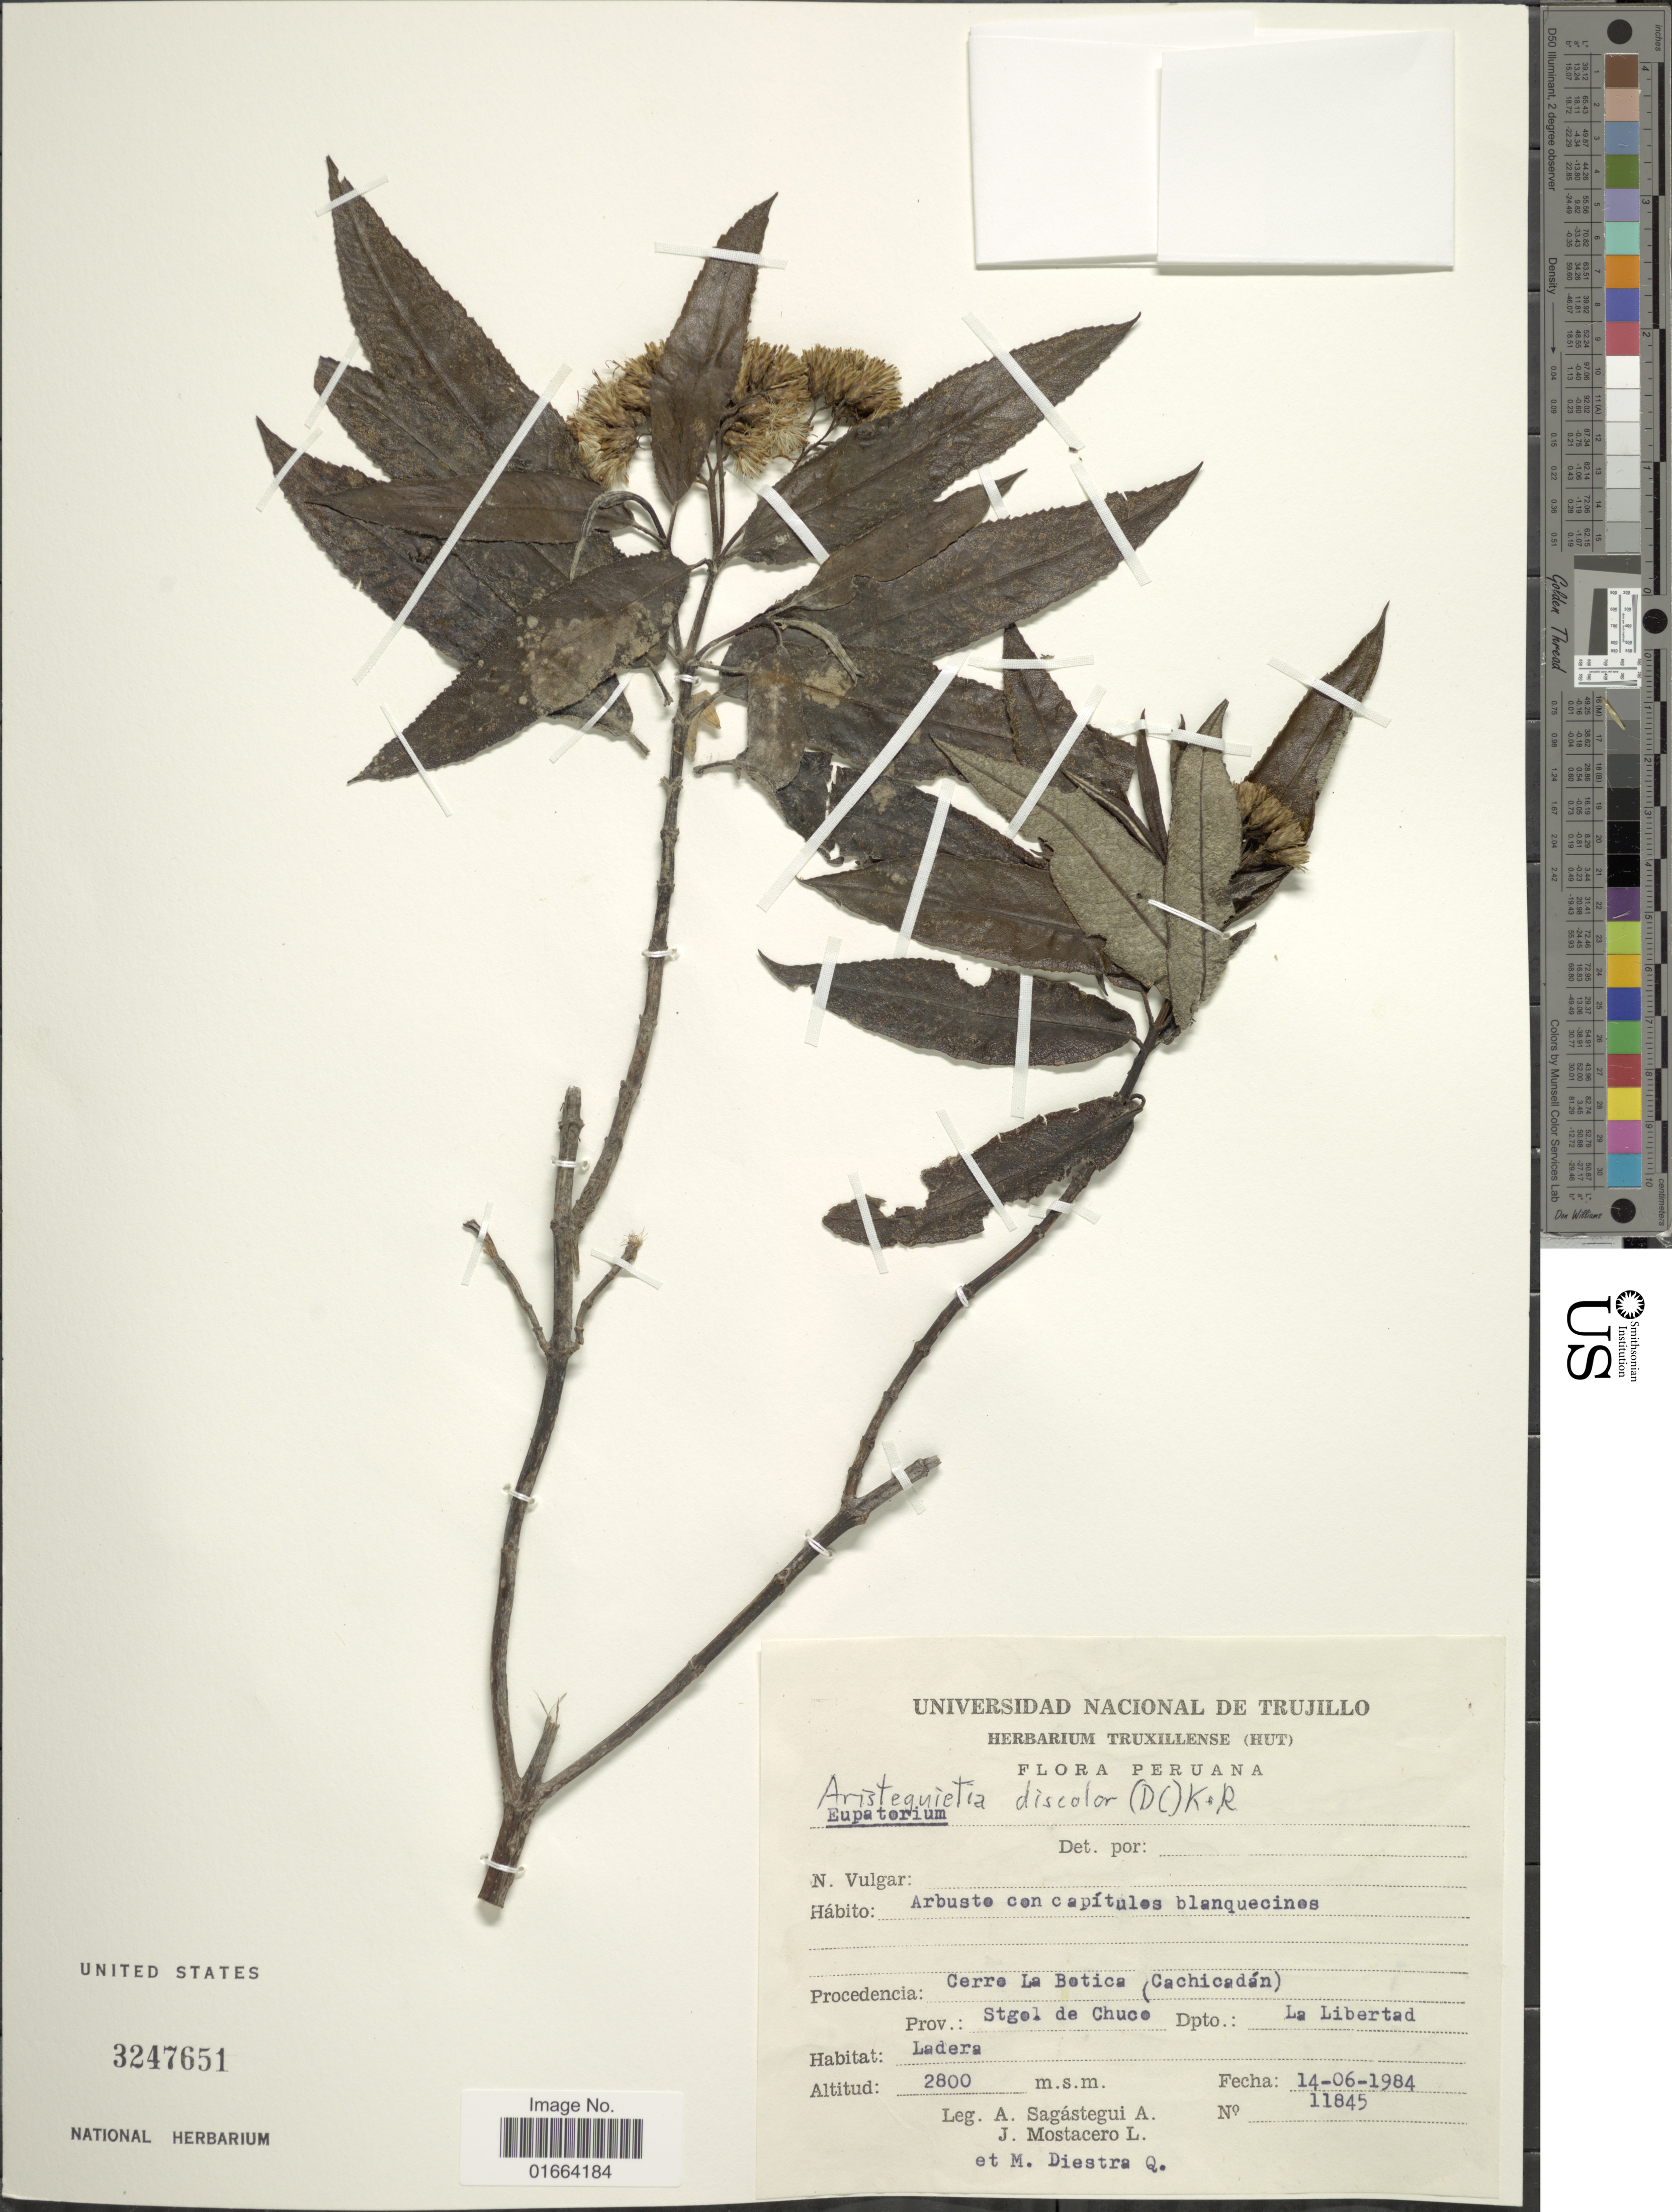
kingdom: Plantae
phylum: Tracheophyta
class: Magnoliopsida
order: Asterales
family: Asteraceae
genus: Aristeguietia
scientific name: Aristeguietia discolor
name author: (DC.) R.M. King & H. Rob.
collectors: A. Sagástegui A., J. Mostacero L. & M. Diestra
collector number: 11845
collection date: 1984-06-14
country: Peru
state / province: La Libertad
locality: Cerro La Botica (Cachicadán). Prov.: Stgel de Chuce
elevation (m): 2800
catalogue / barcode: US 3247651